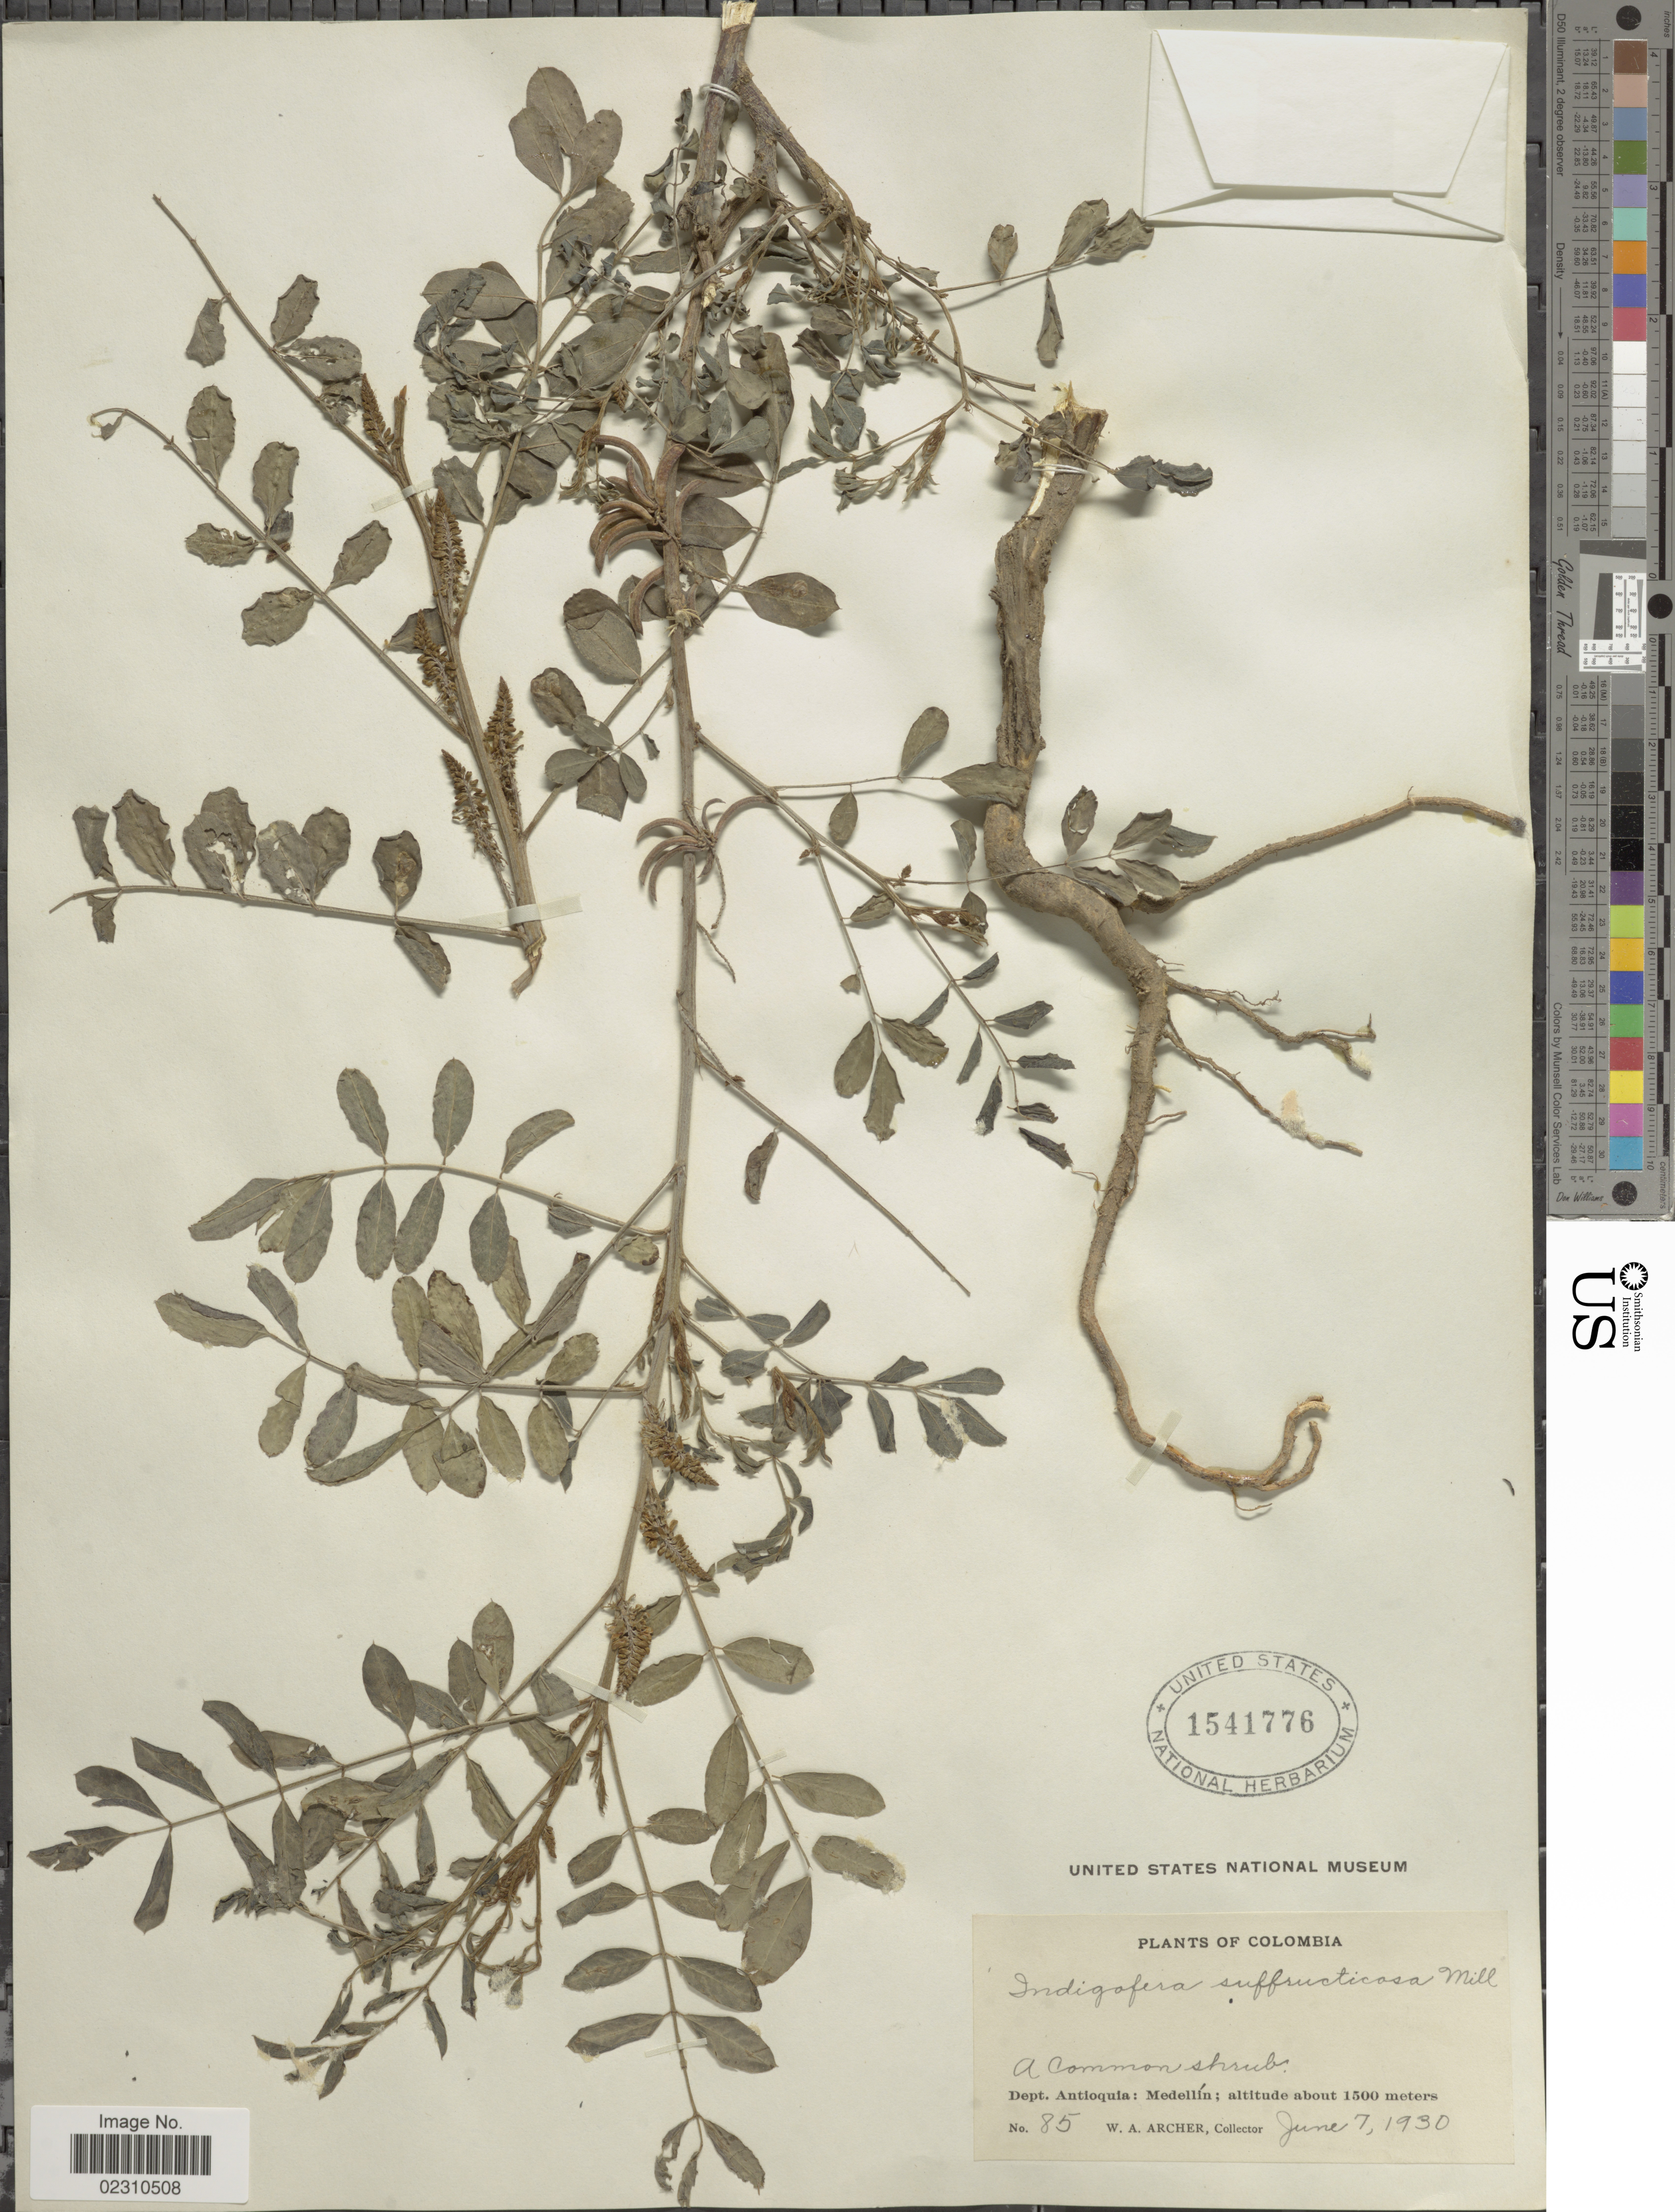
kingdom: Plantae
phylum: Tracheophyta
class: Magnoliopsida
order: Fabales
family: Fabaceae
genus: Indigofera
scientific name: Indigofera suffruticosa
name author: Mill.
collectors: W. A. Archer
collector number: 85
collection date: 1930-06-07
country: Colombia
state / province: Antioquia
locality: Dept. antioquia: Medellin.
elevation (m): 1500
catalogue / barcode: US 1541776